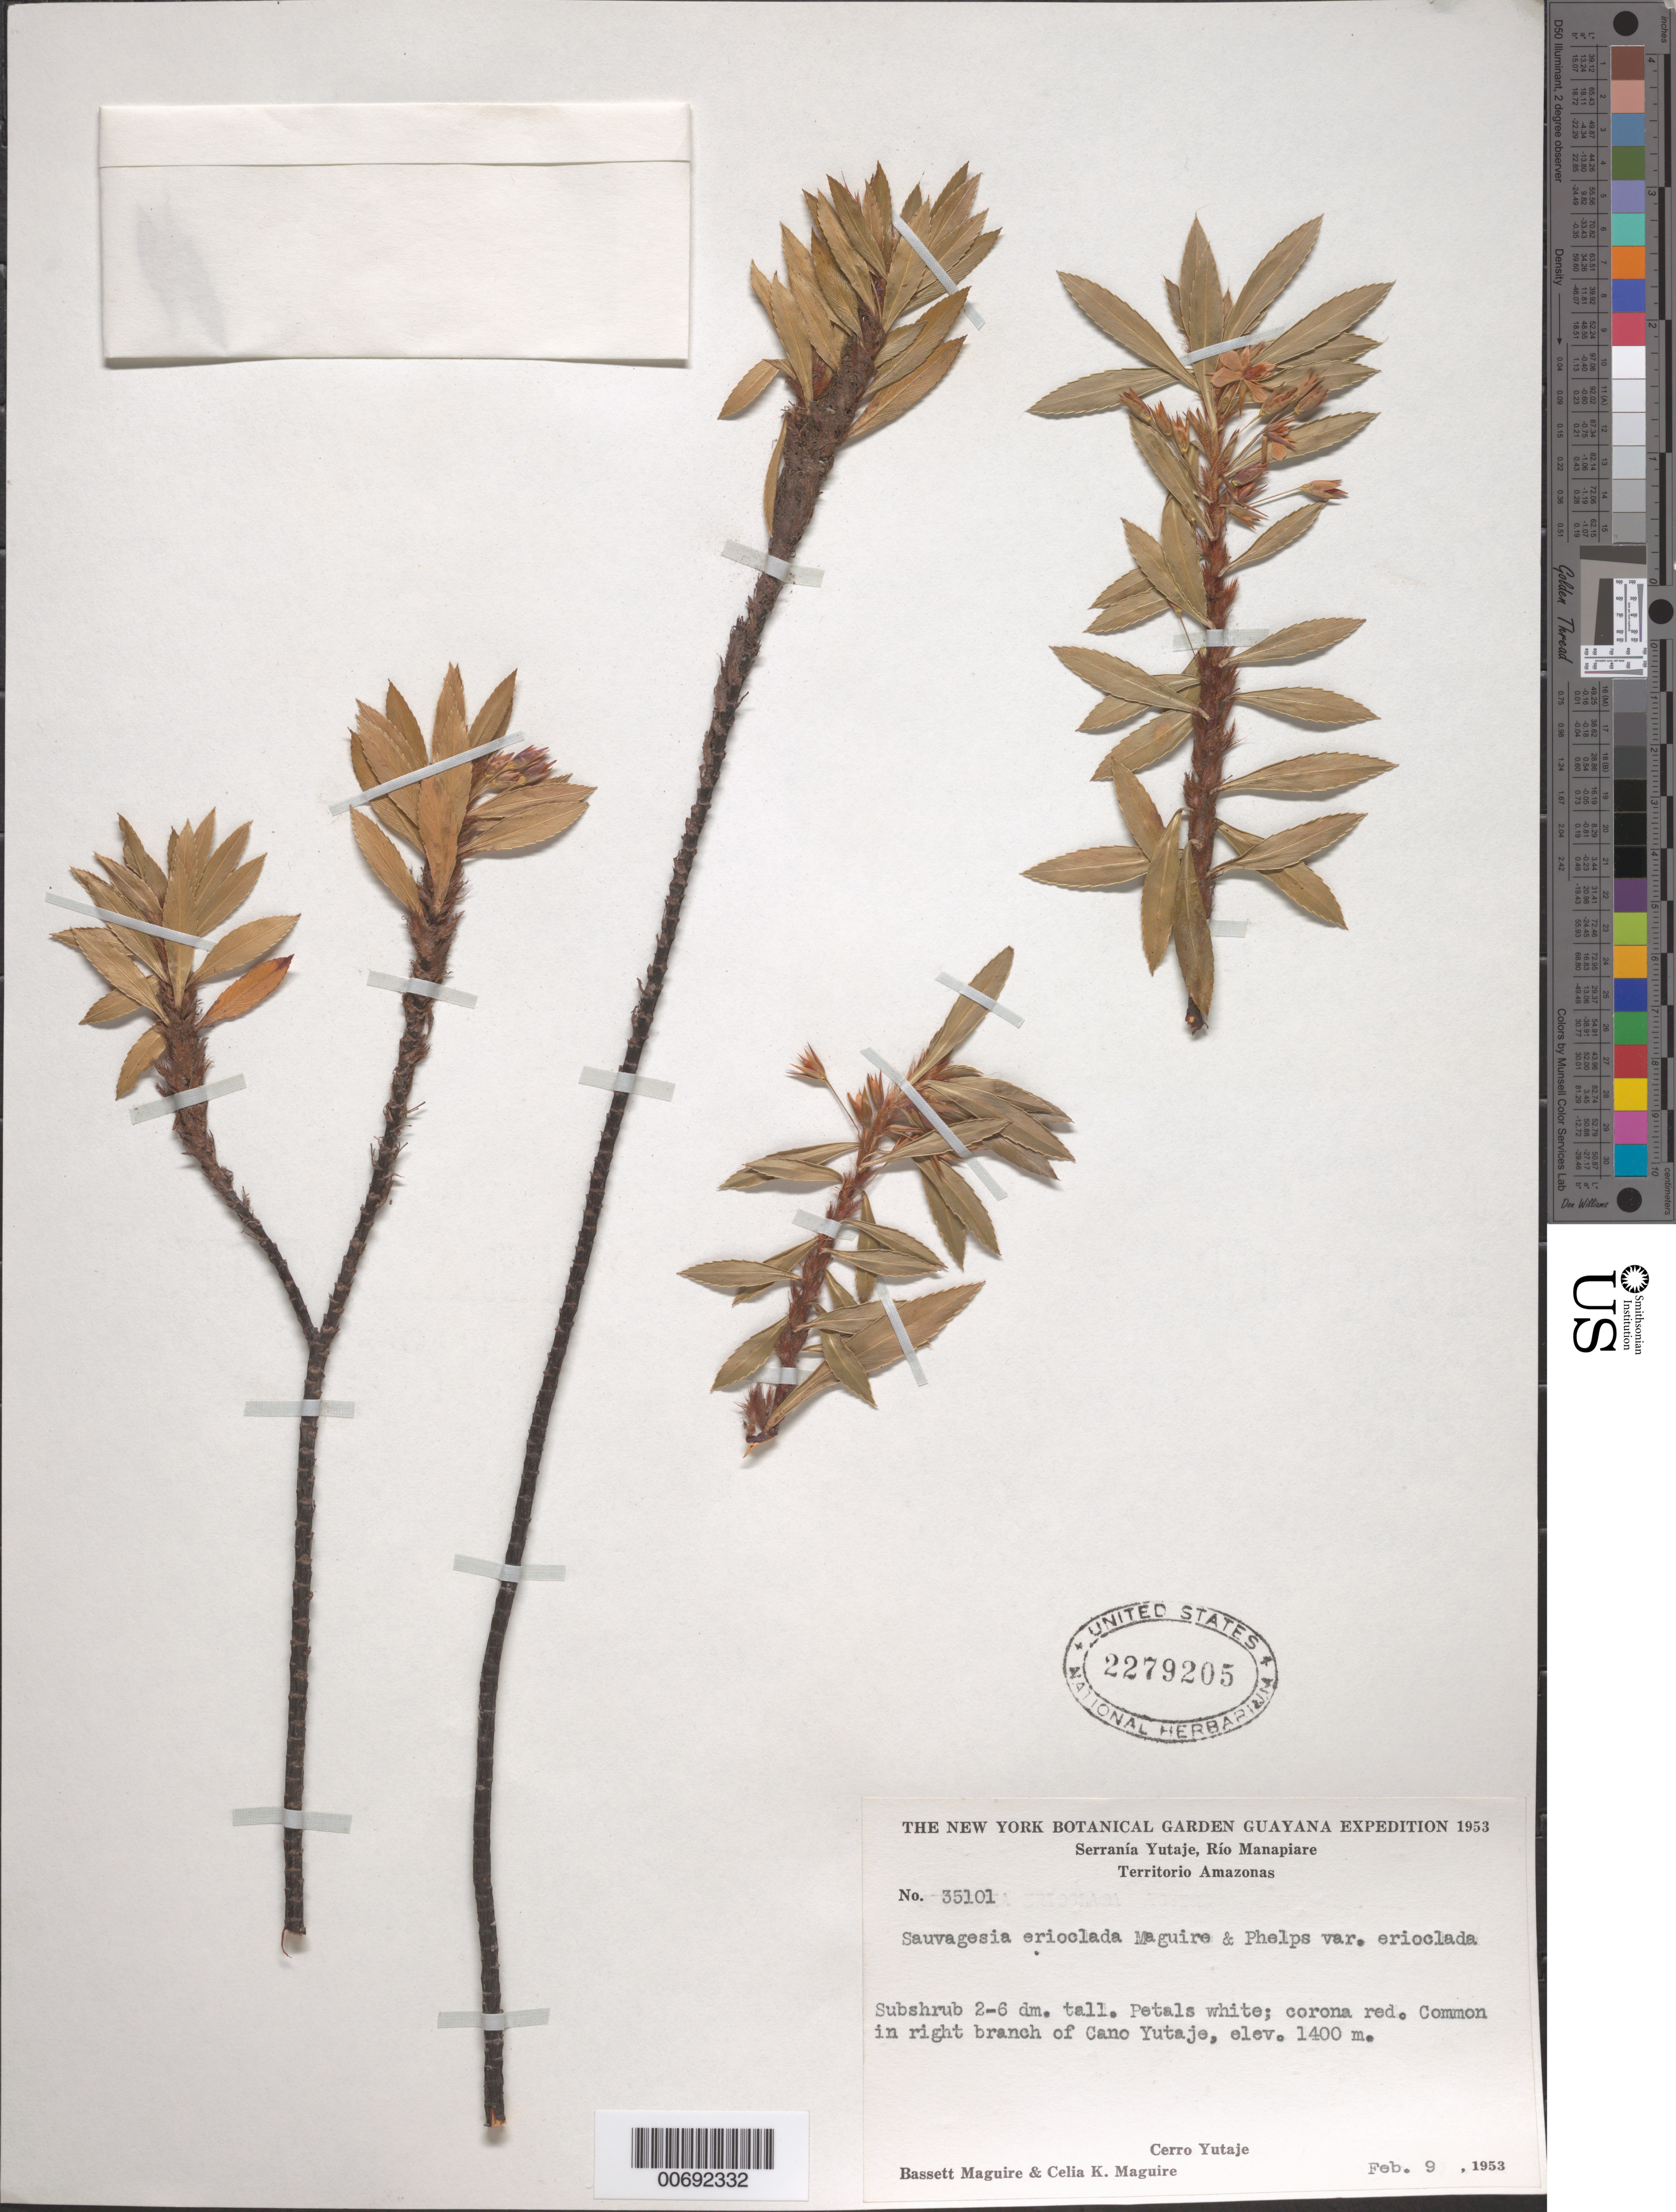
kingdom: Plantae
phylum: Tracheophyta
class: Magnoliopsida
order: Malpighiales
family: Ochnaceae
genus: Sauvagesia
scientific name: Sauvagesia erioclada var. erioclada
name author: Maguire & K.D. Phelps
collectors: B. Maguire & C. K. Maguire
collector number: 35101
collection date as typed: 9-Feb-53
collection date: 1953-02-09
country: Venezuela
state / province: Amazonas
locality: Serranía Yutajé, Caño Yutajé, Río Manapiare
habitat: Branch of caño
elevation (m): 1400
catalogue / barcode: US 2279205